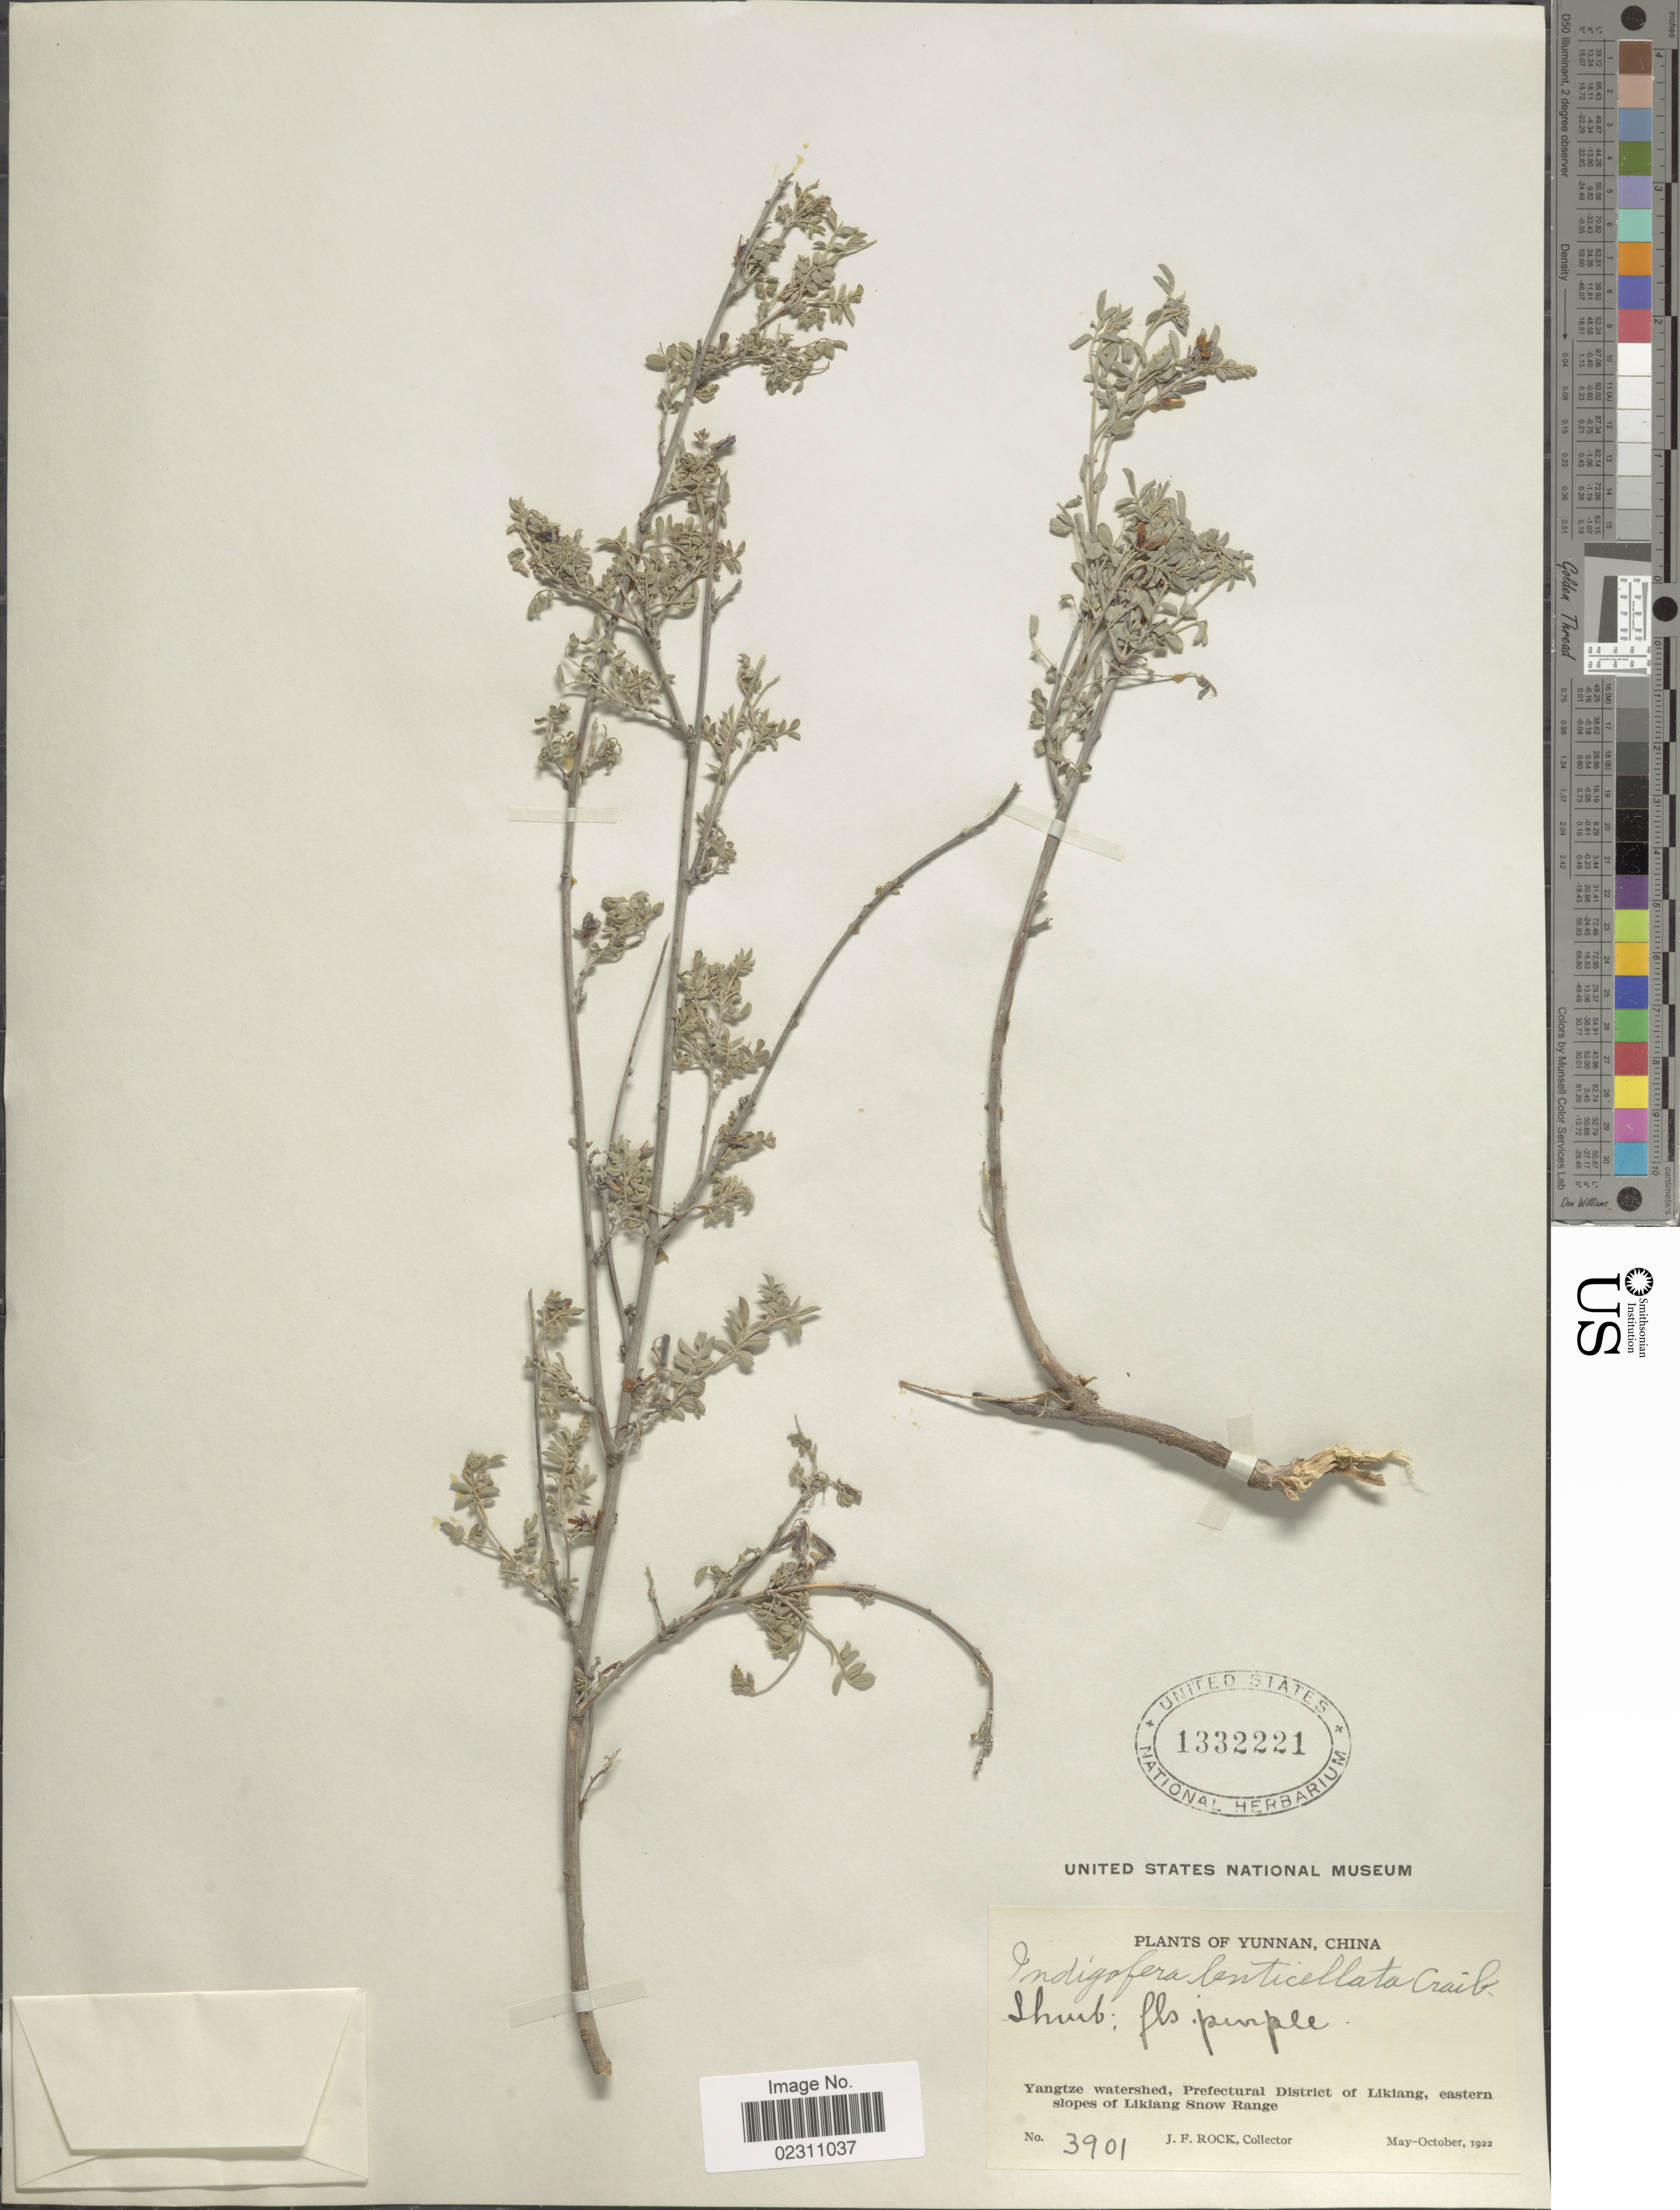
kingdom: Plantae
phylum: Tracheophyta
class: Magnoliopsida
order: Fabales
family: Fabaceae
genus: Indigofera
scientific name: Indigofera lenticellata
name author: Craib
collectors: J. Rock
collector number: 3901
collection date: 1922-05/1922-10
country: China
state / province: Yunnan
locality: Yangtze Watershed, Prefectural District of Likiang, eastern slopes of Likiang Snow Range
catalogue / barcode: US 1332221